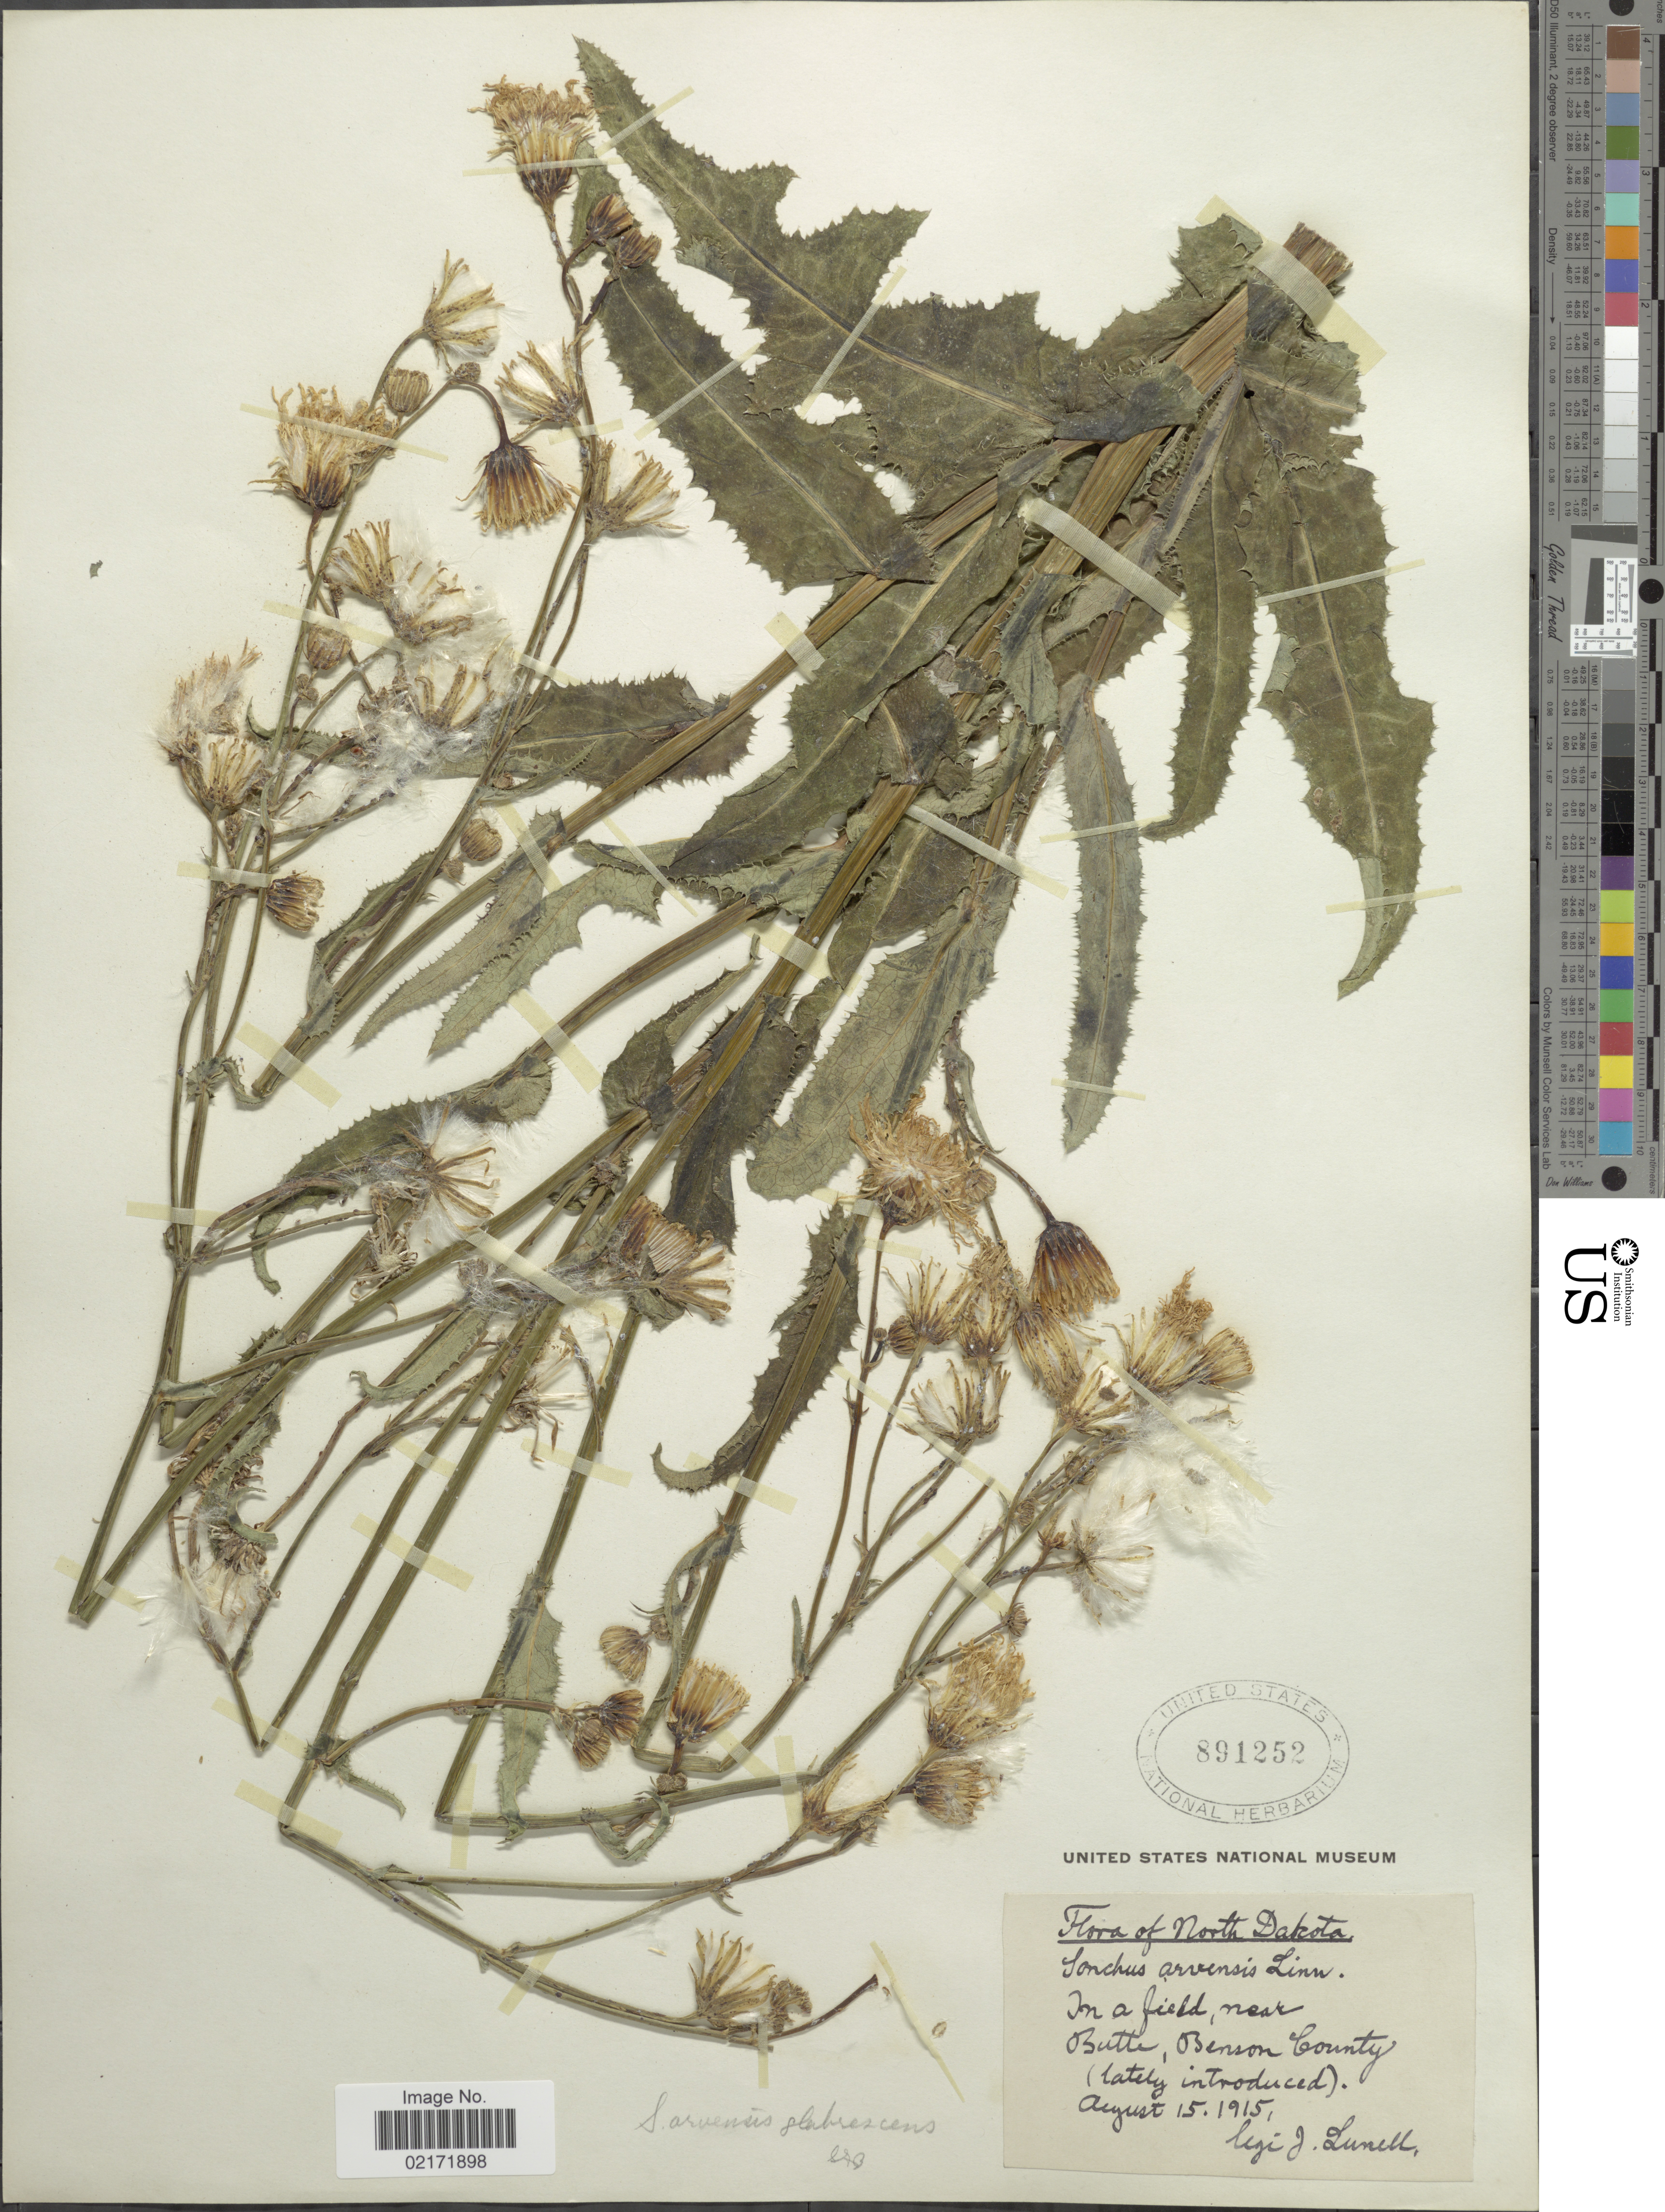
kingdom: Plantae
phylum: Tracheophyta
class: Magnoliopsida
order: Asterales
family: Asteraceae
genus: Sonchus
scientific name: Sonchus arvensis subsp. uliginosus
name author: (M. Bieb.) Nyman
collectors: J. Lunell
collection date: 1915-08-15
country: United States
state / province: North Dakota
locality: In a field, near Butte, Benson County.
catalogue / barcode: US 891252